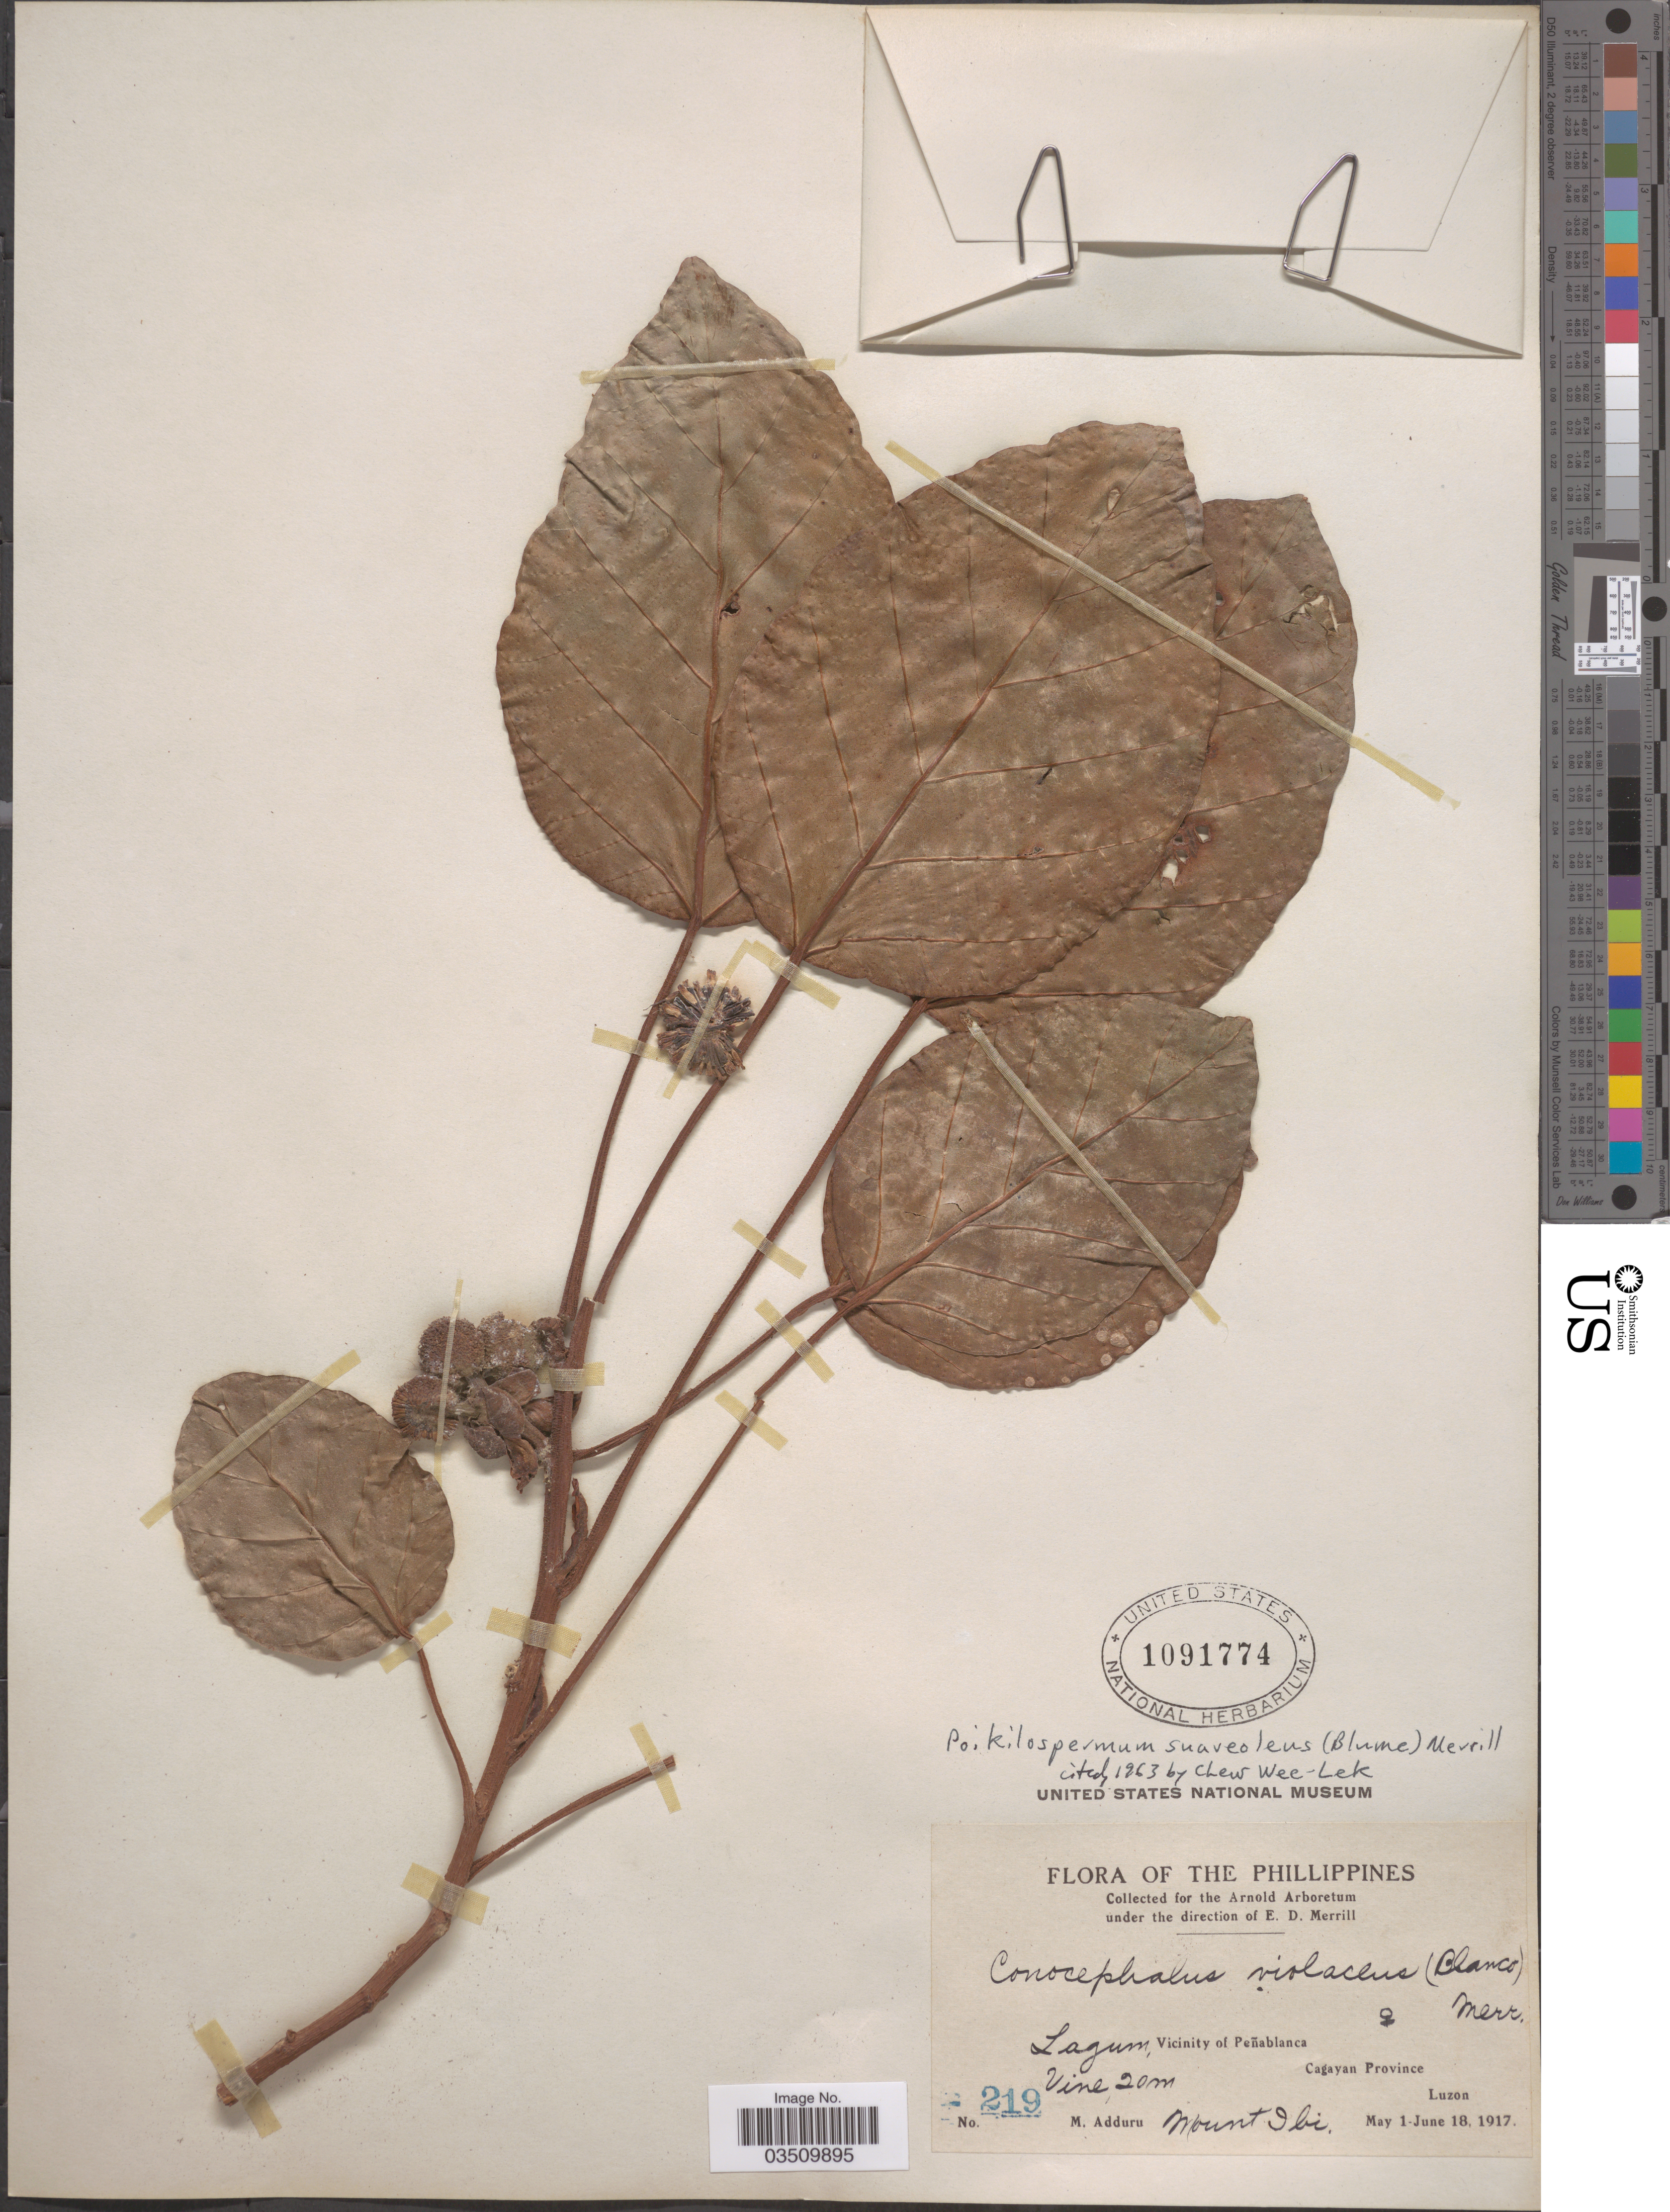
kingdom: Plantae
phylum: Tracheophyta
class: Magnoliopsida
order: Rosales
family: Urticaceae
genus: Poikilospermum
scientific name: Poikilospermum suaveolens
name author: (Blume) Merr.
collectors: M. Adduru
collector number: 219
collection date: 1917-05-01/1917-06-18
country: Philippines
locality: Lagum, Vicinity of Peñablanca, Cagayan Province, Luzon.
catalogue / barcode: US 1091774